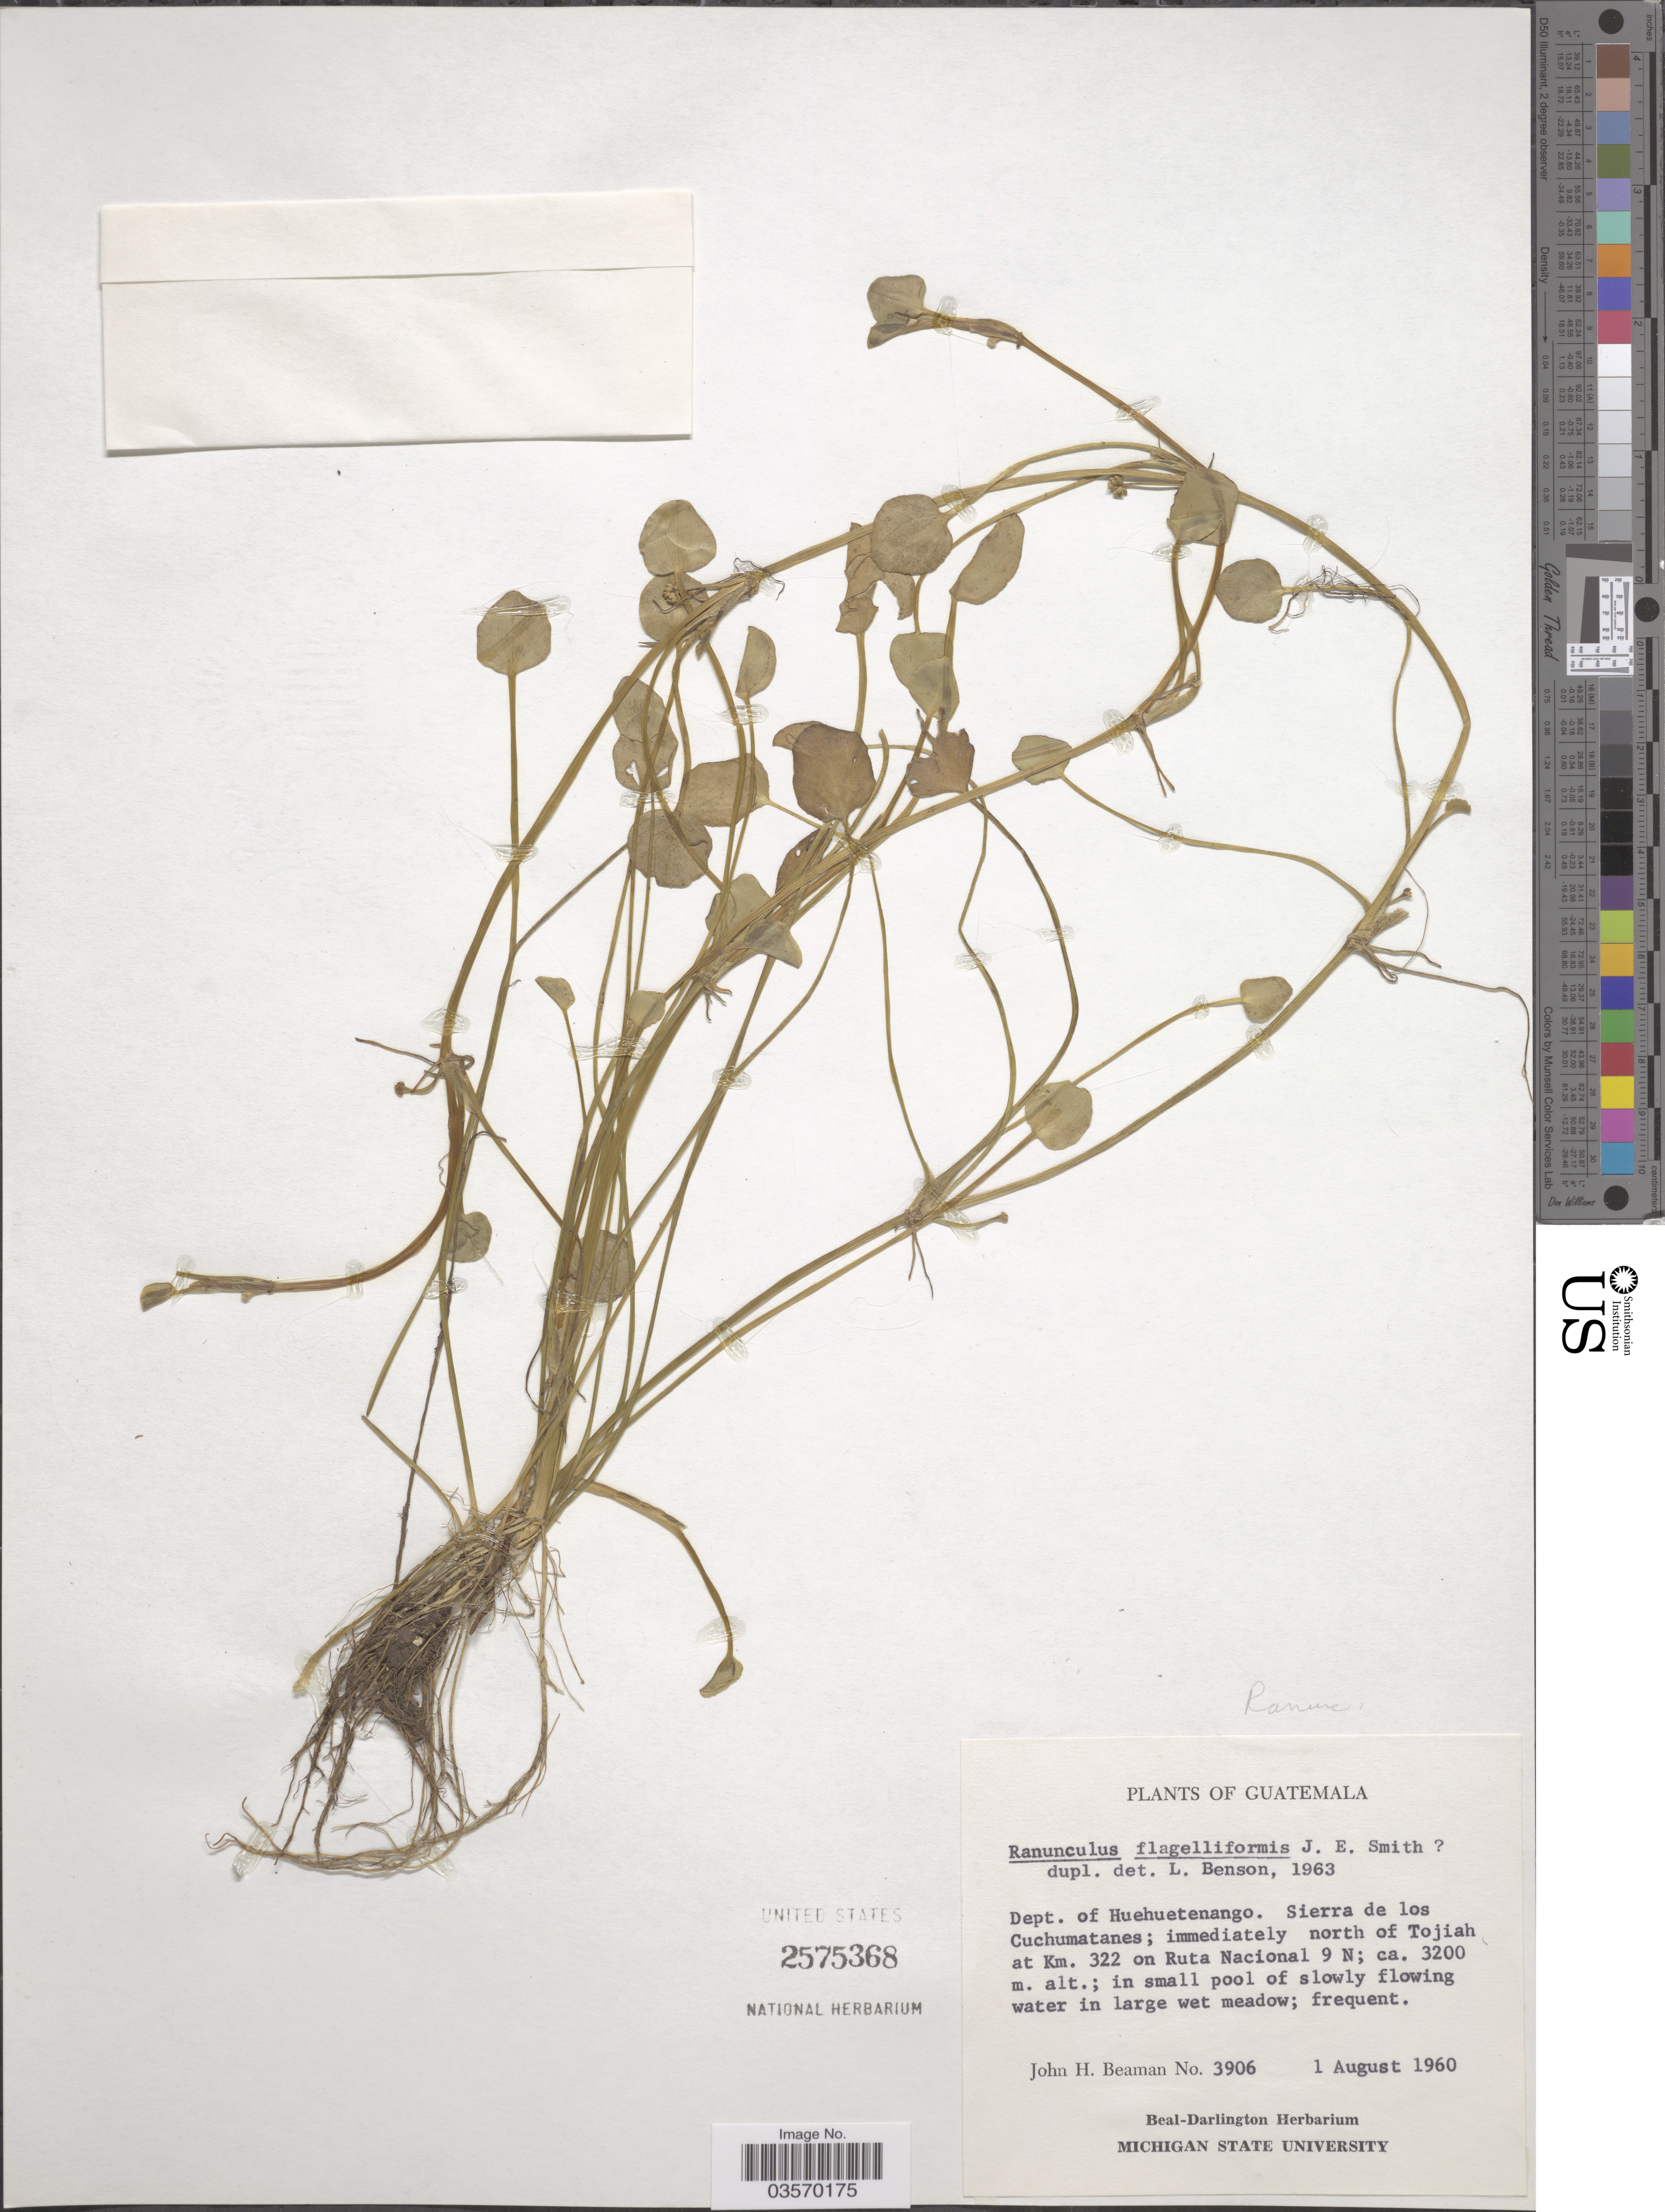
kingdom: Plantae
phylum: Tracheophyta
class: Magnoliopsida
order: Ranunculales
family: Ranunculaceae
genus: Ranunculus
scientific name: Ranunculus flagelliformis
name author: Sm.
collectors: J. H. Beaman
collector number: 3906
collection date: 1960-08-01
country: Guatemala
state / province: Huehuetenango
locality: Dept. of Huehuetenango. Sierra de los Cuchumatanes; immediately north of Tojiah at Km. 322 on Ruta Nacional 9 N.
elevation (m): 3200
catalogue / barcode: US 2575368